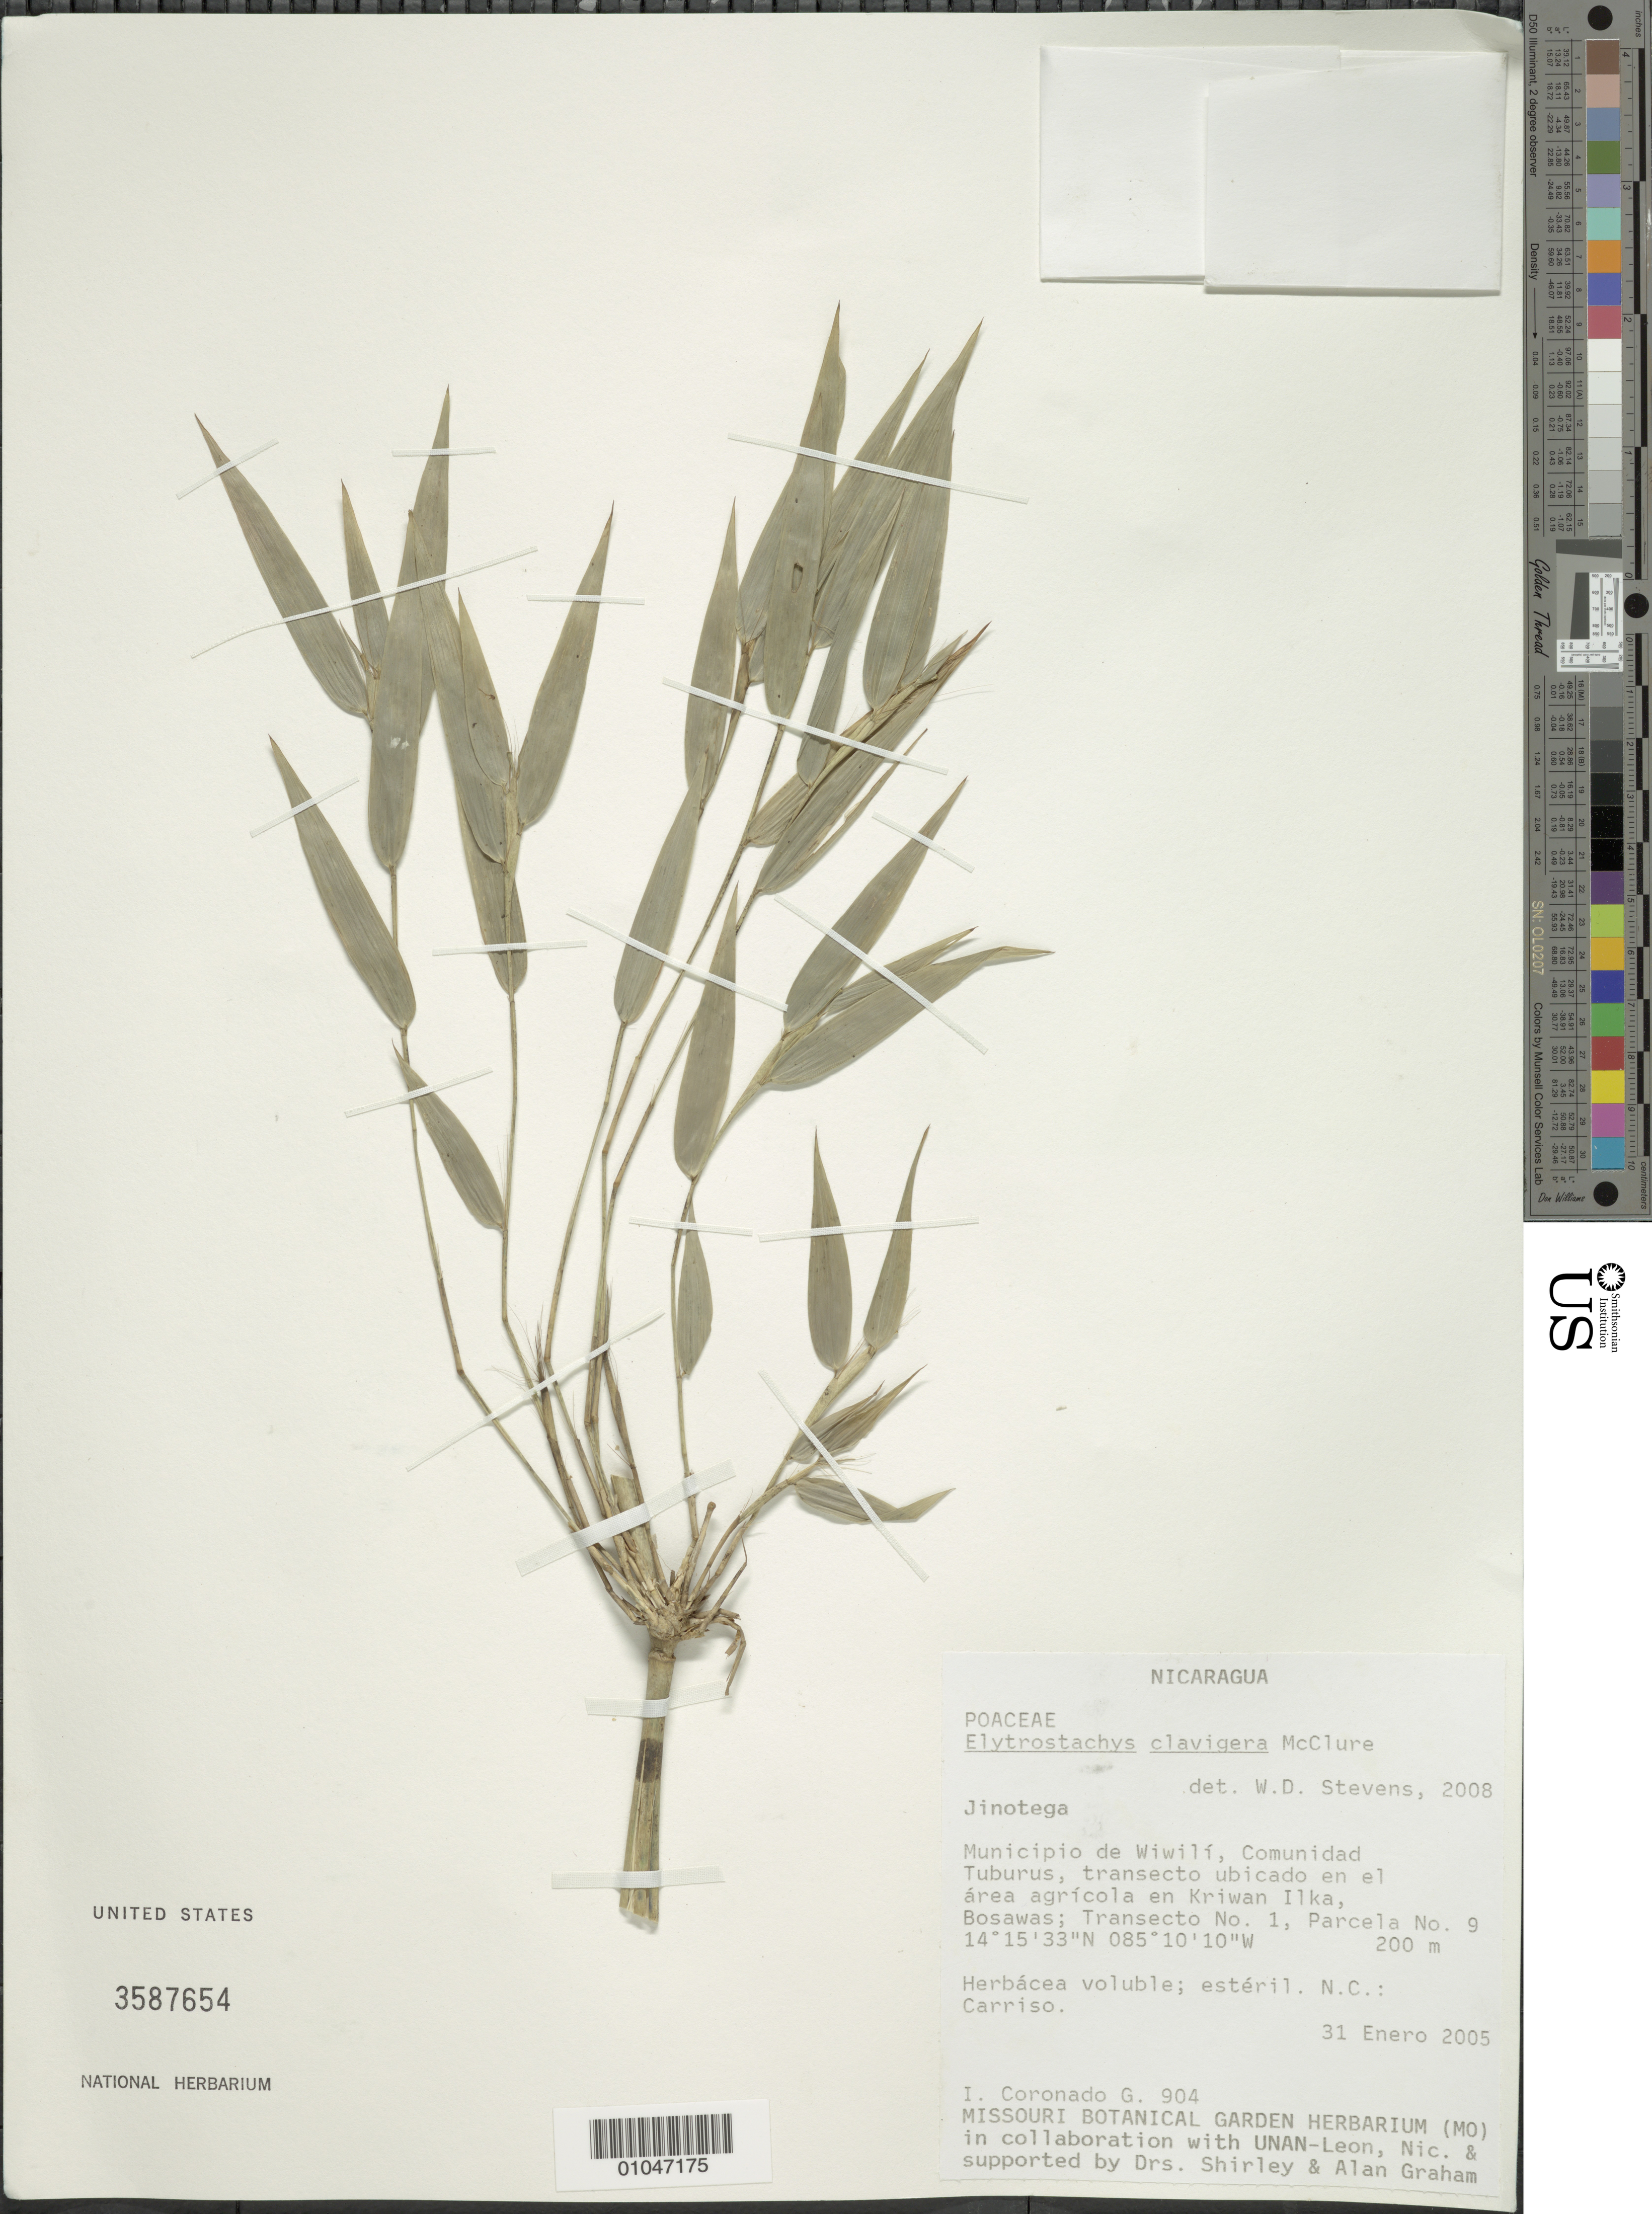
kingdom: Plantae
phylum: Tracheophyta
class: Liliopsida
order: Poales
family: Poaceae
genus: Elytrostachys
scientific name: Elytrostachys clavigera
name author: McClure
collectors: I. Coronado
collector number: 904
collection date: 2005-01-31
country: Nicaragua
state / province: Jinotega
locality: Transecto ubicado en el area agricola en Kriwan Ilka, Bosawas, Comunidad Tuburus, Municipio de Wiwili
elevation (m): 200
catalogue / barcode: US 3587654